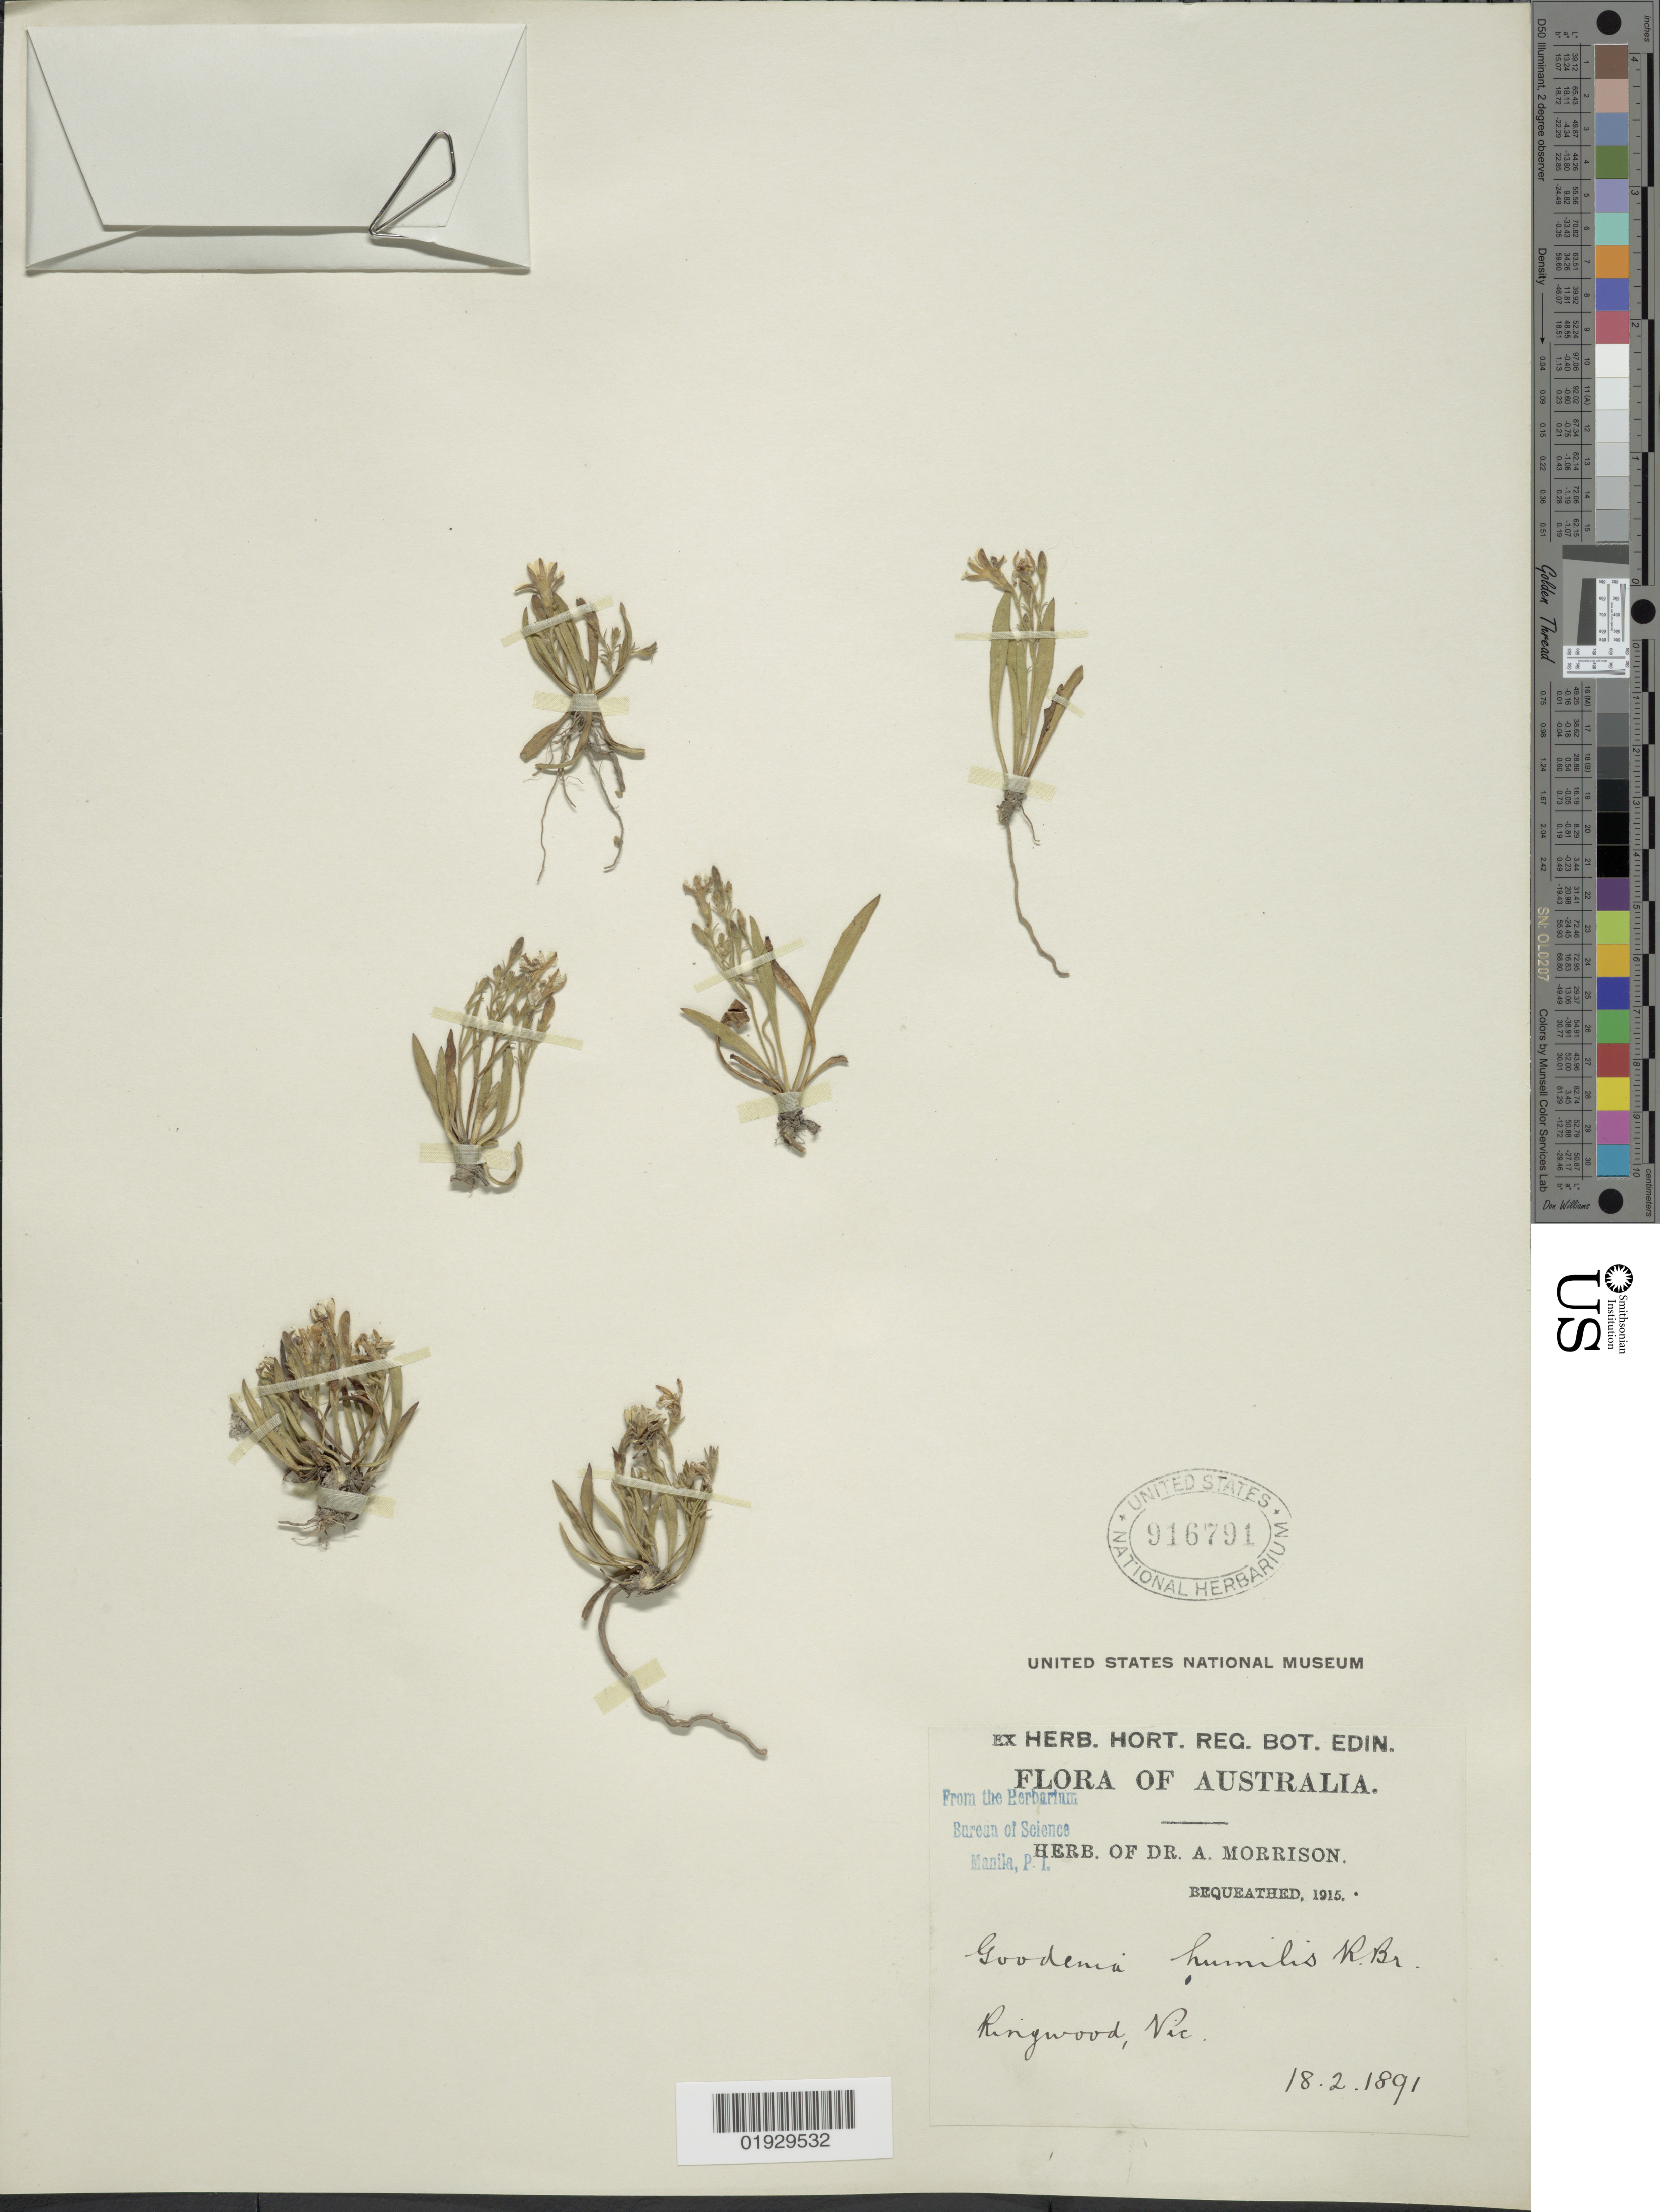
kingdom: Plantae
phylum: Tracheophyta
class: Magnoliopsida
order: Asterales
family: Goodeniaceae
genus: Goodenia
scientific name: Goodenia humilis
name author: R. Br.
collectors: ex herb. Dr. A. Morrison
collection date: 1891-02-18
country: Australia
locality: Ringwood, Vic.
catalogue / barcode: US 916791